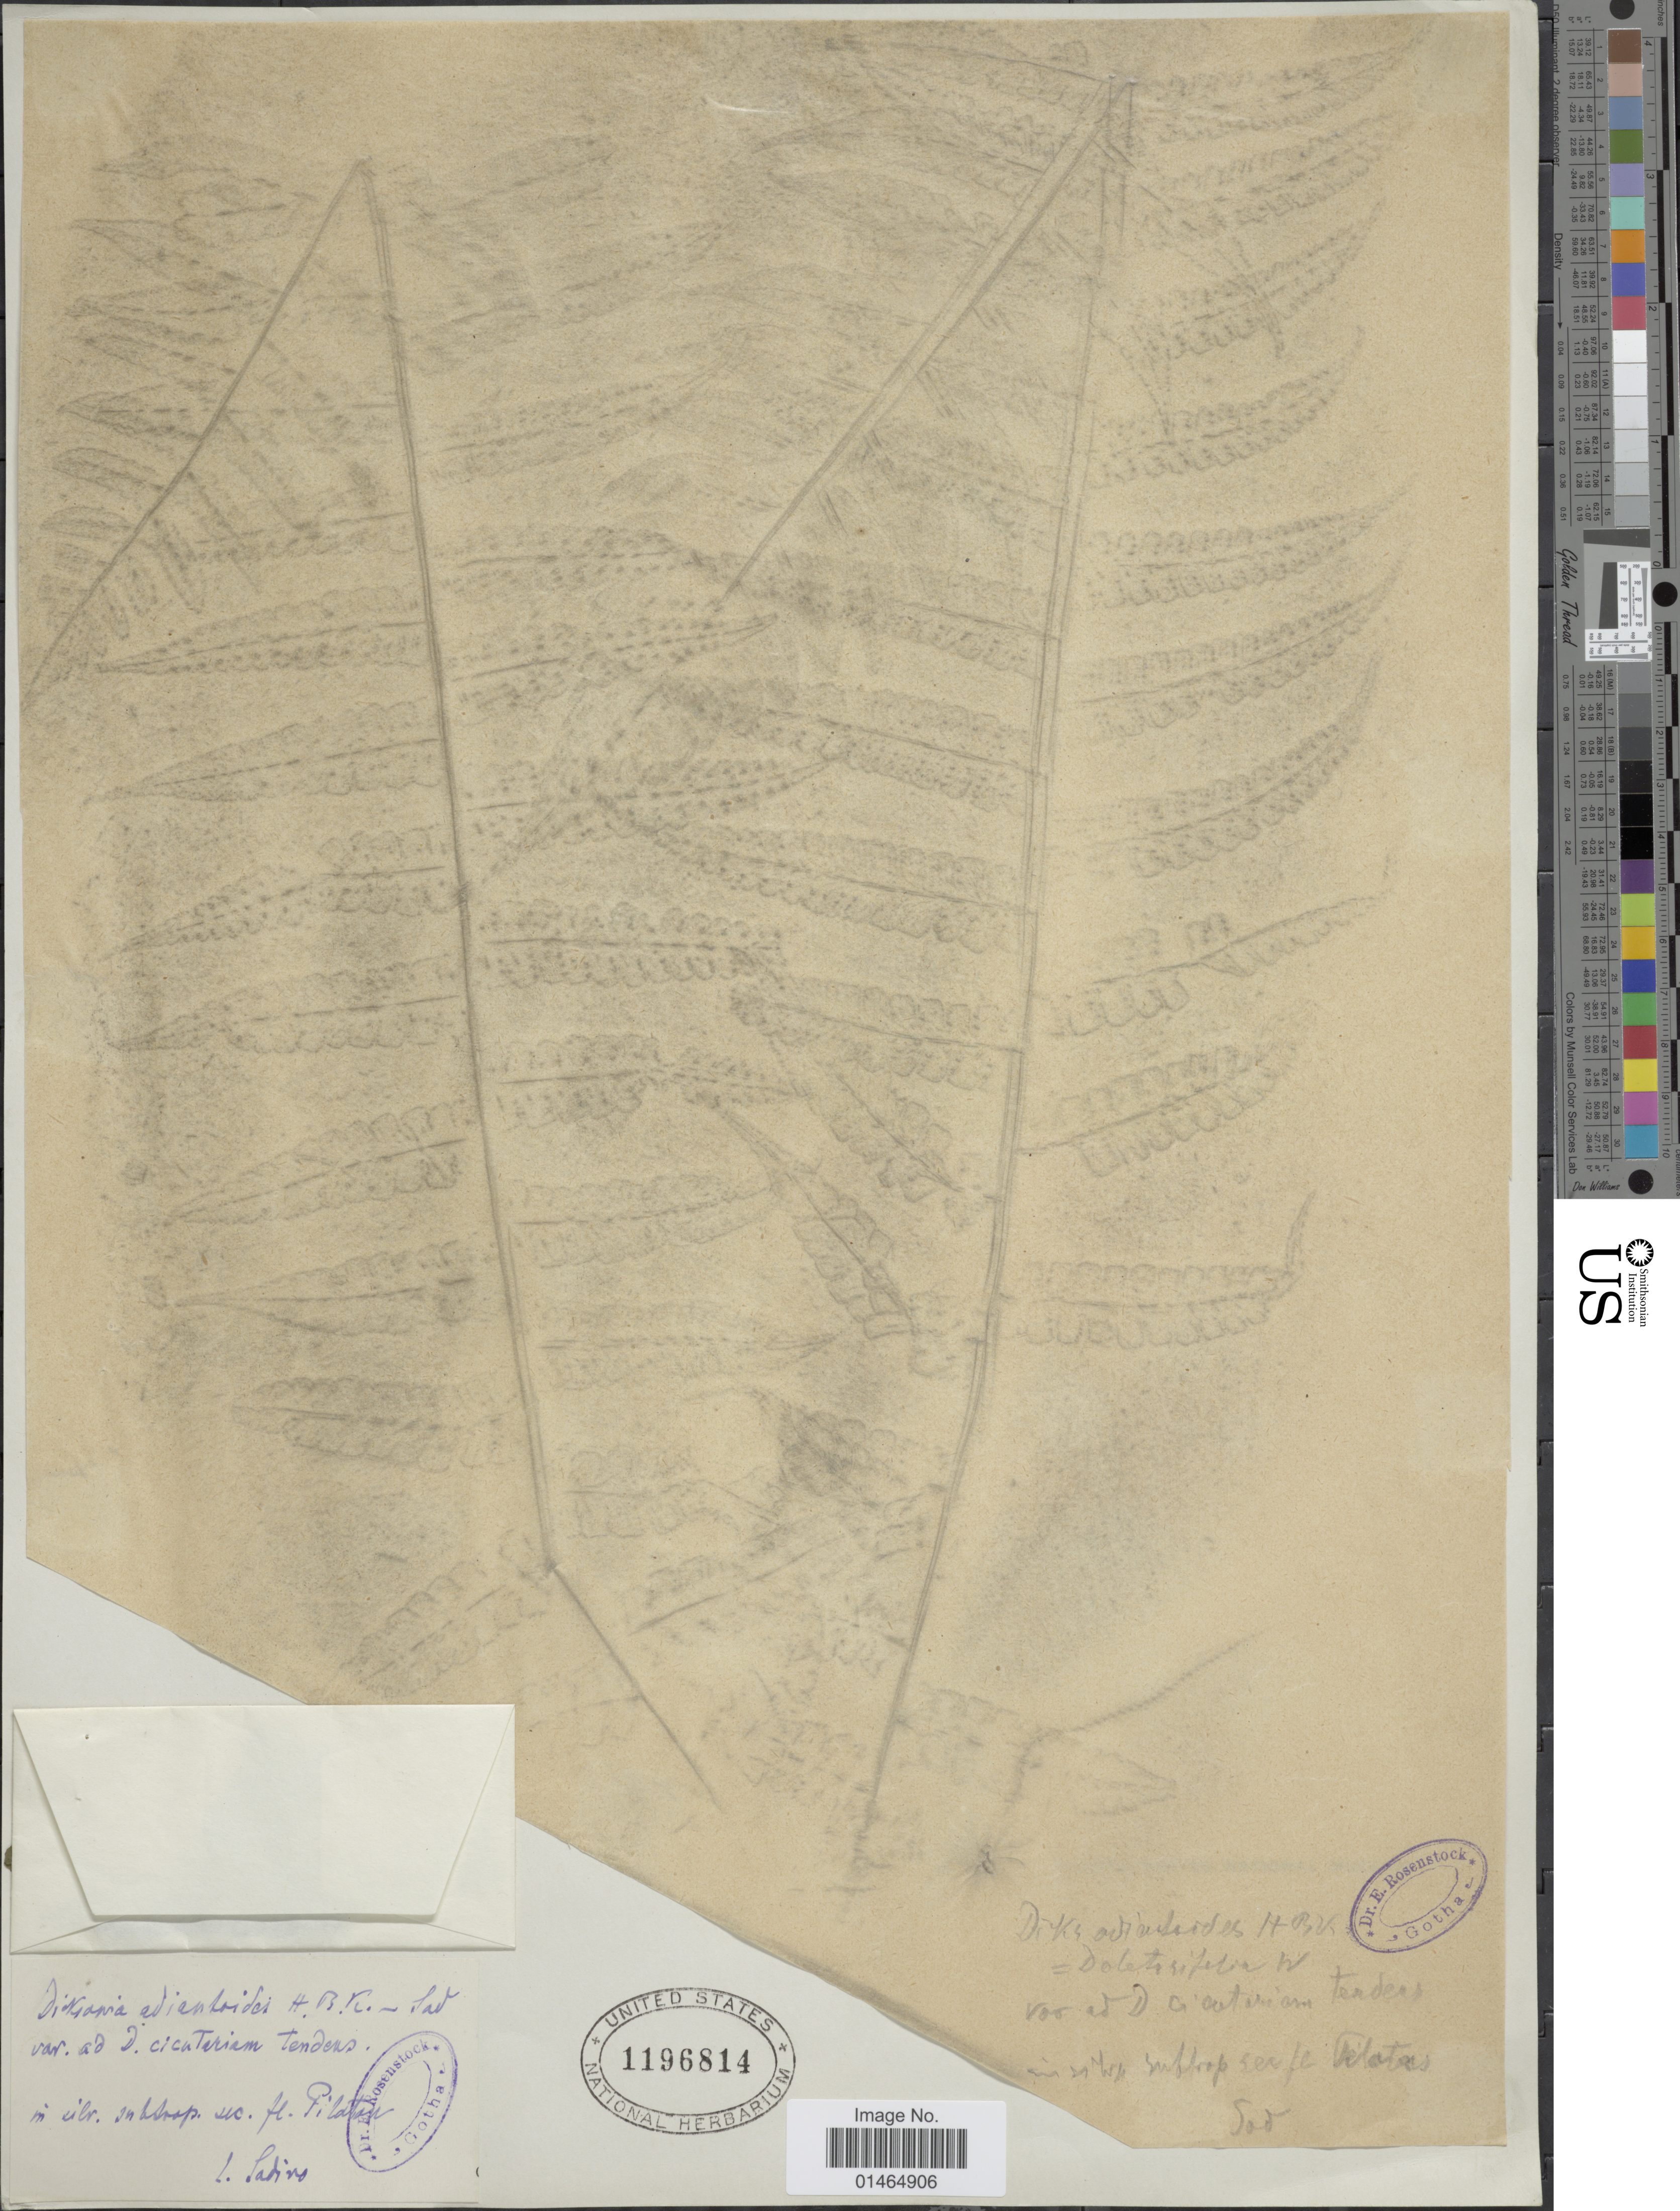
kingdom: Plantae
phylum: Tracheophyta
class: Polypodiopsida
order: Polypodiales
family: Dennstaedtiaceae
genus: Dennstaedtia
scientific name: Dennstaedtia obtusifolia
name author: (Willd.) T. Moore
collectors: Sodiro, --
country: Ecuador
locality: In silv. subtrop. sec. fl. Pilaton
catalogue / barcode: US 1196814